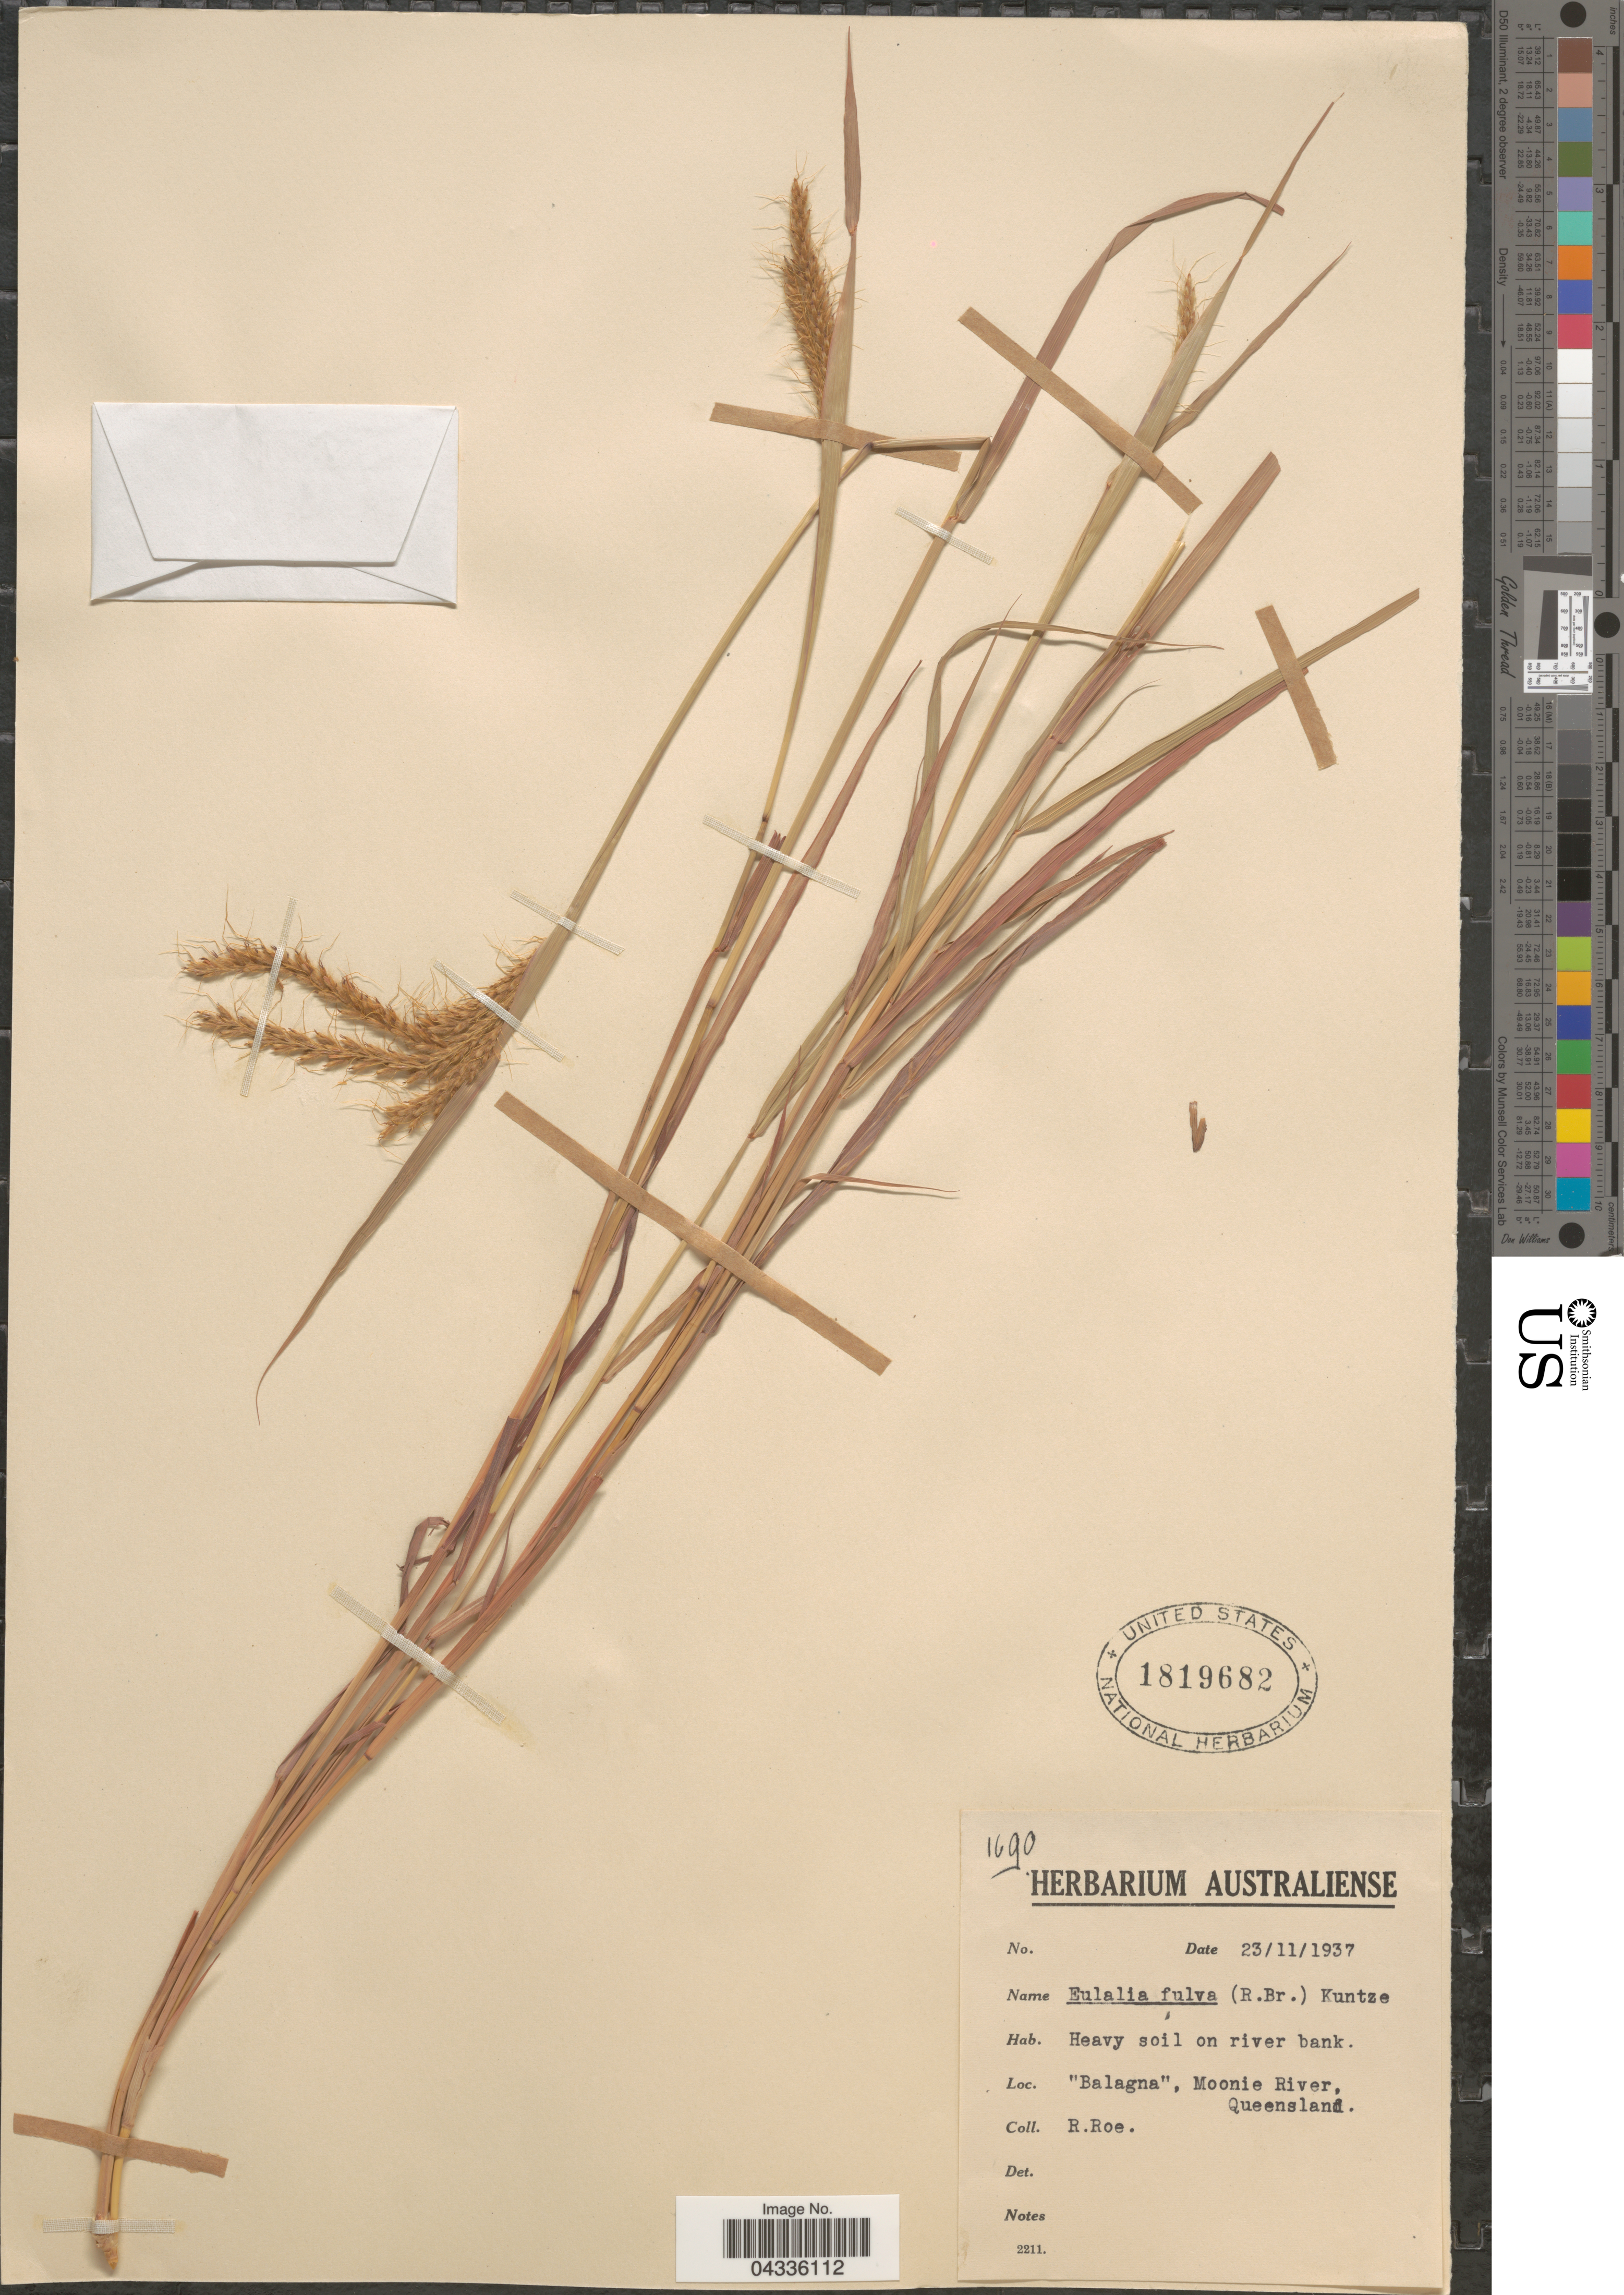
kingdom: Plantae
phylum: Tracheophyta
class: Liliopsida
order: Poales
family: Poaceae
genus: Eulalia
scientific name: Eulalia aurea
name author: (Bory) Kunth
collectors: R. Roe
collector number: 1690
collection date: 1937-11-23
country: Australia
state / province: Queensland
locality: Balagna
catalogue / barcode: US 1819682